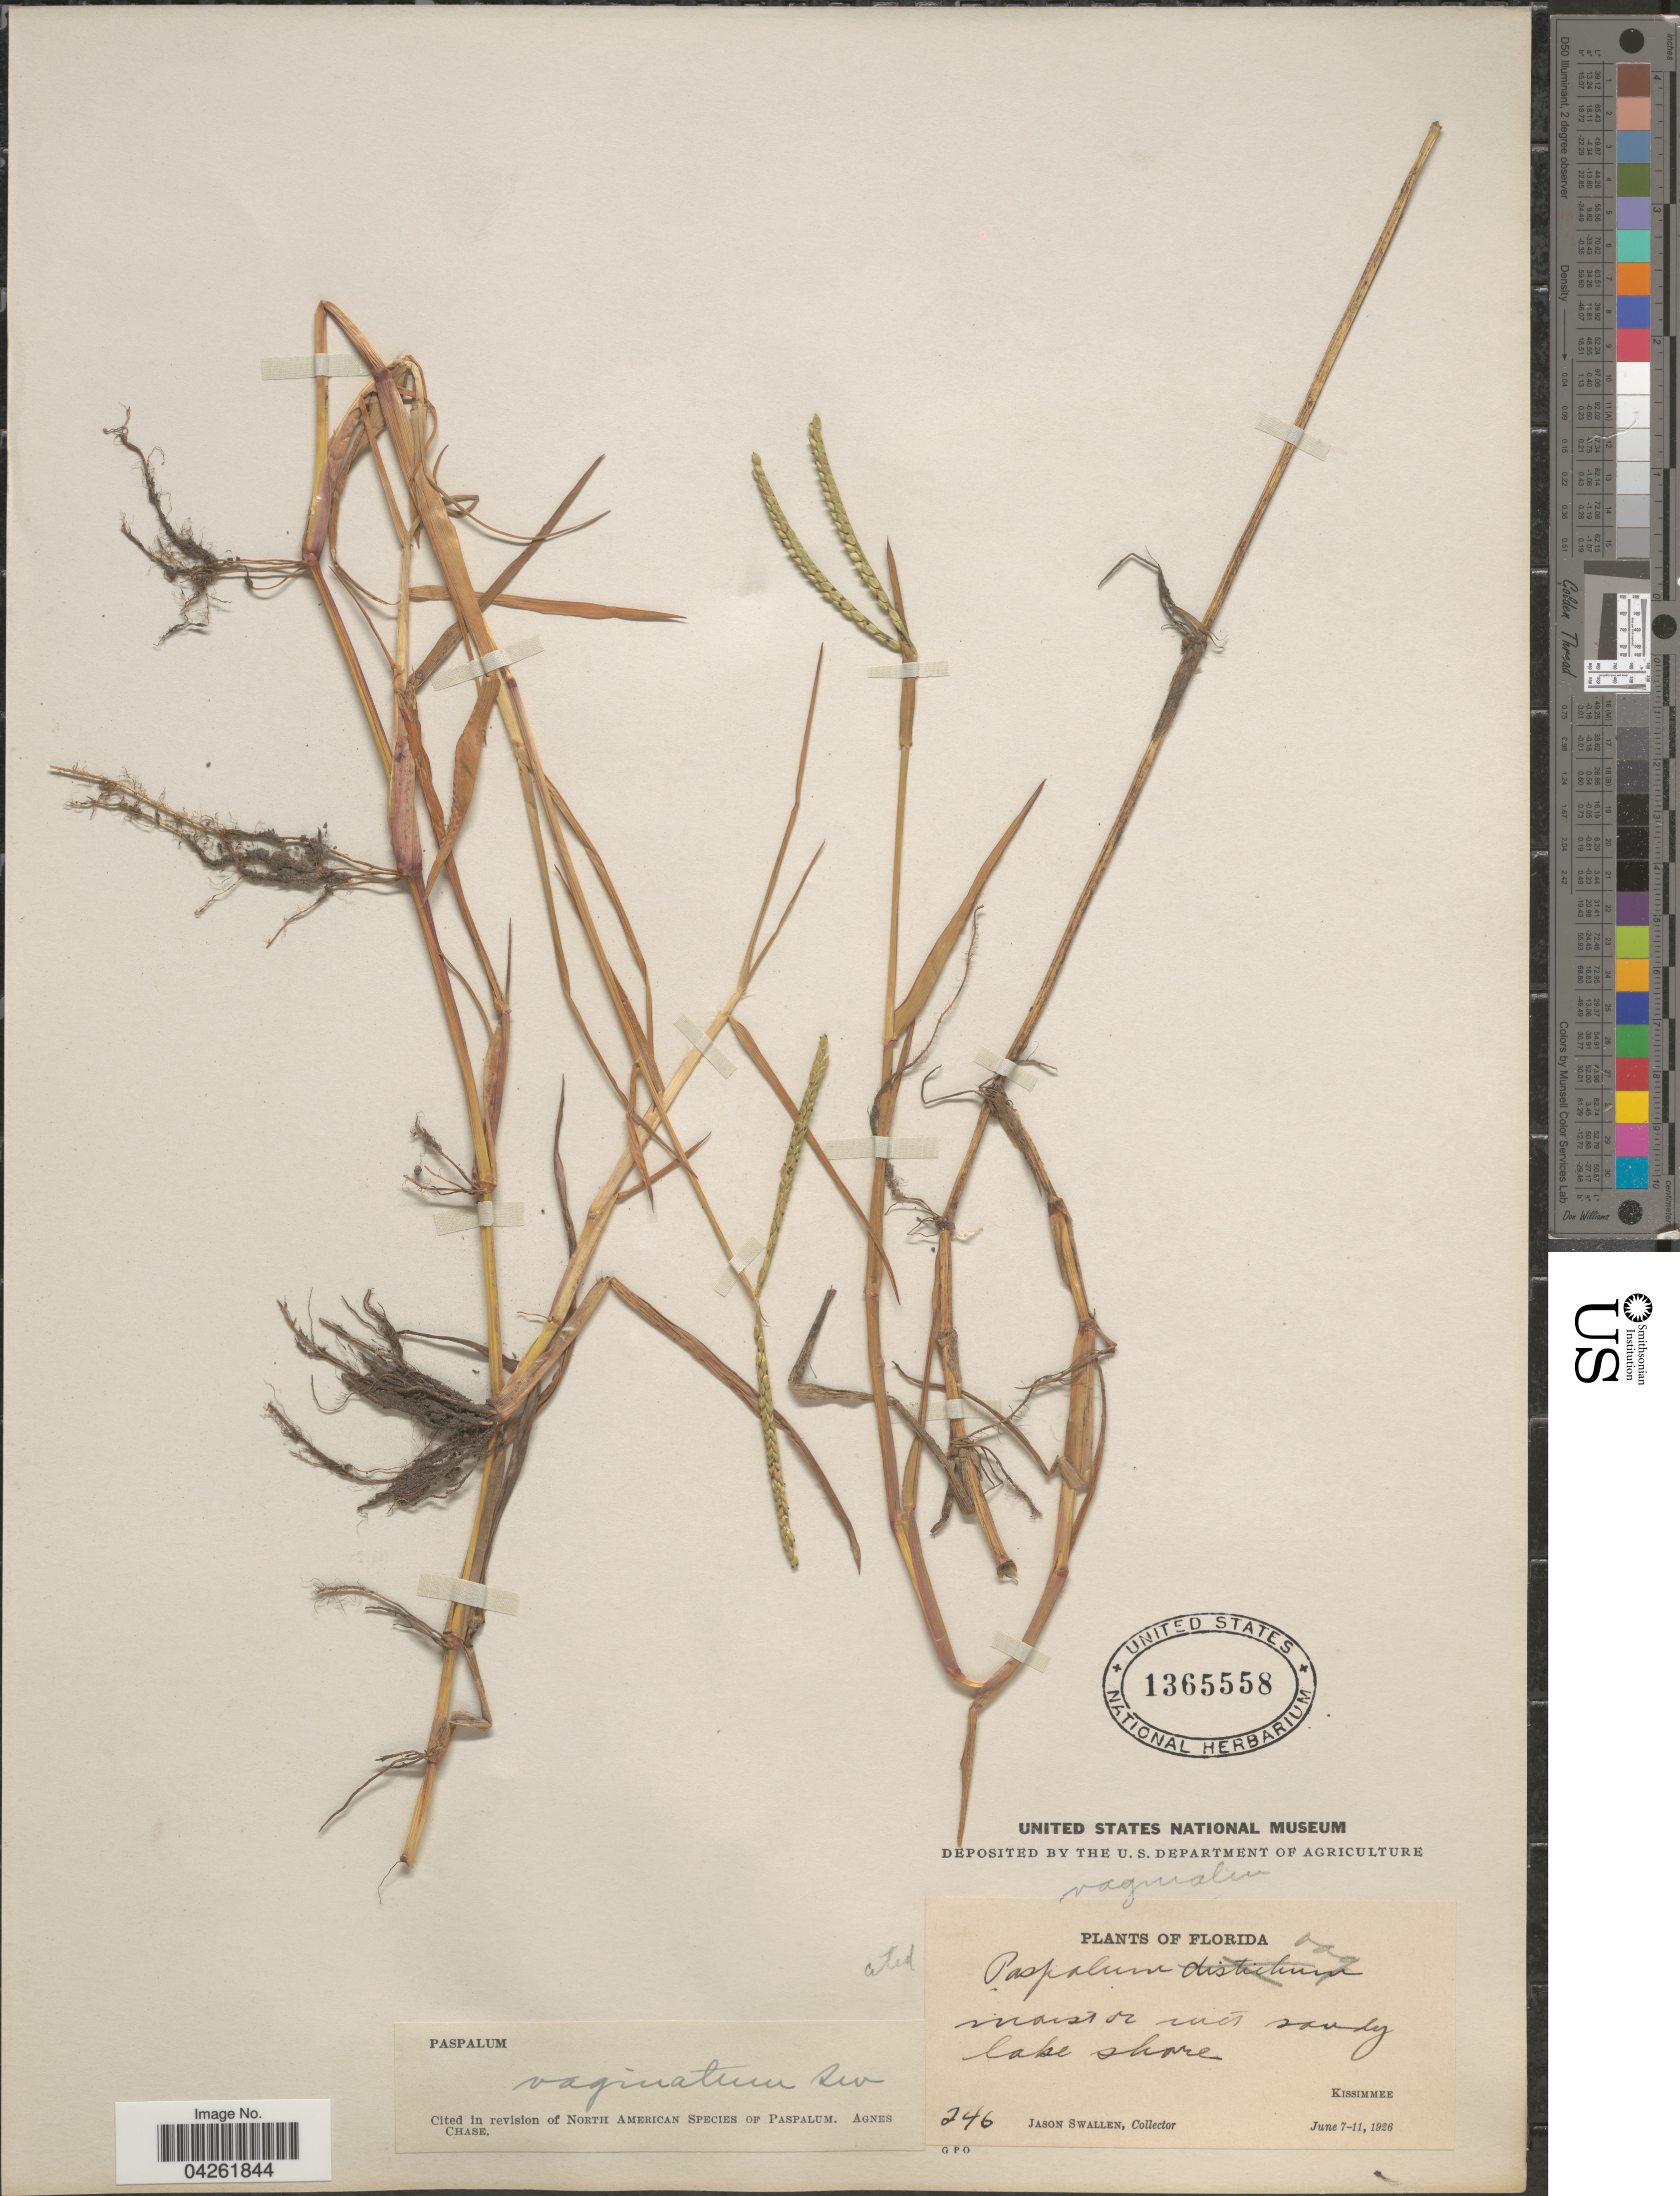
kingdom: Plantae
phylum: Tracheophyta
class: Liliopsida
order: Poales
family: Poaceae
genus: Paspalum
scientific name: Paspalum distichum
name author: L.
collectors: J. R. Swallen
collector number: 246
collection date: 1926-06-07/1926-06-11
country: United States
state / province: Florida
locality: Lake shore. Kissimmee.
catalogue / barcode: US 1365558